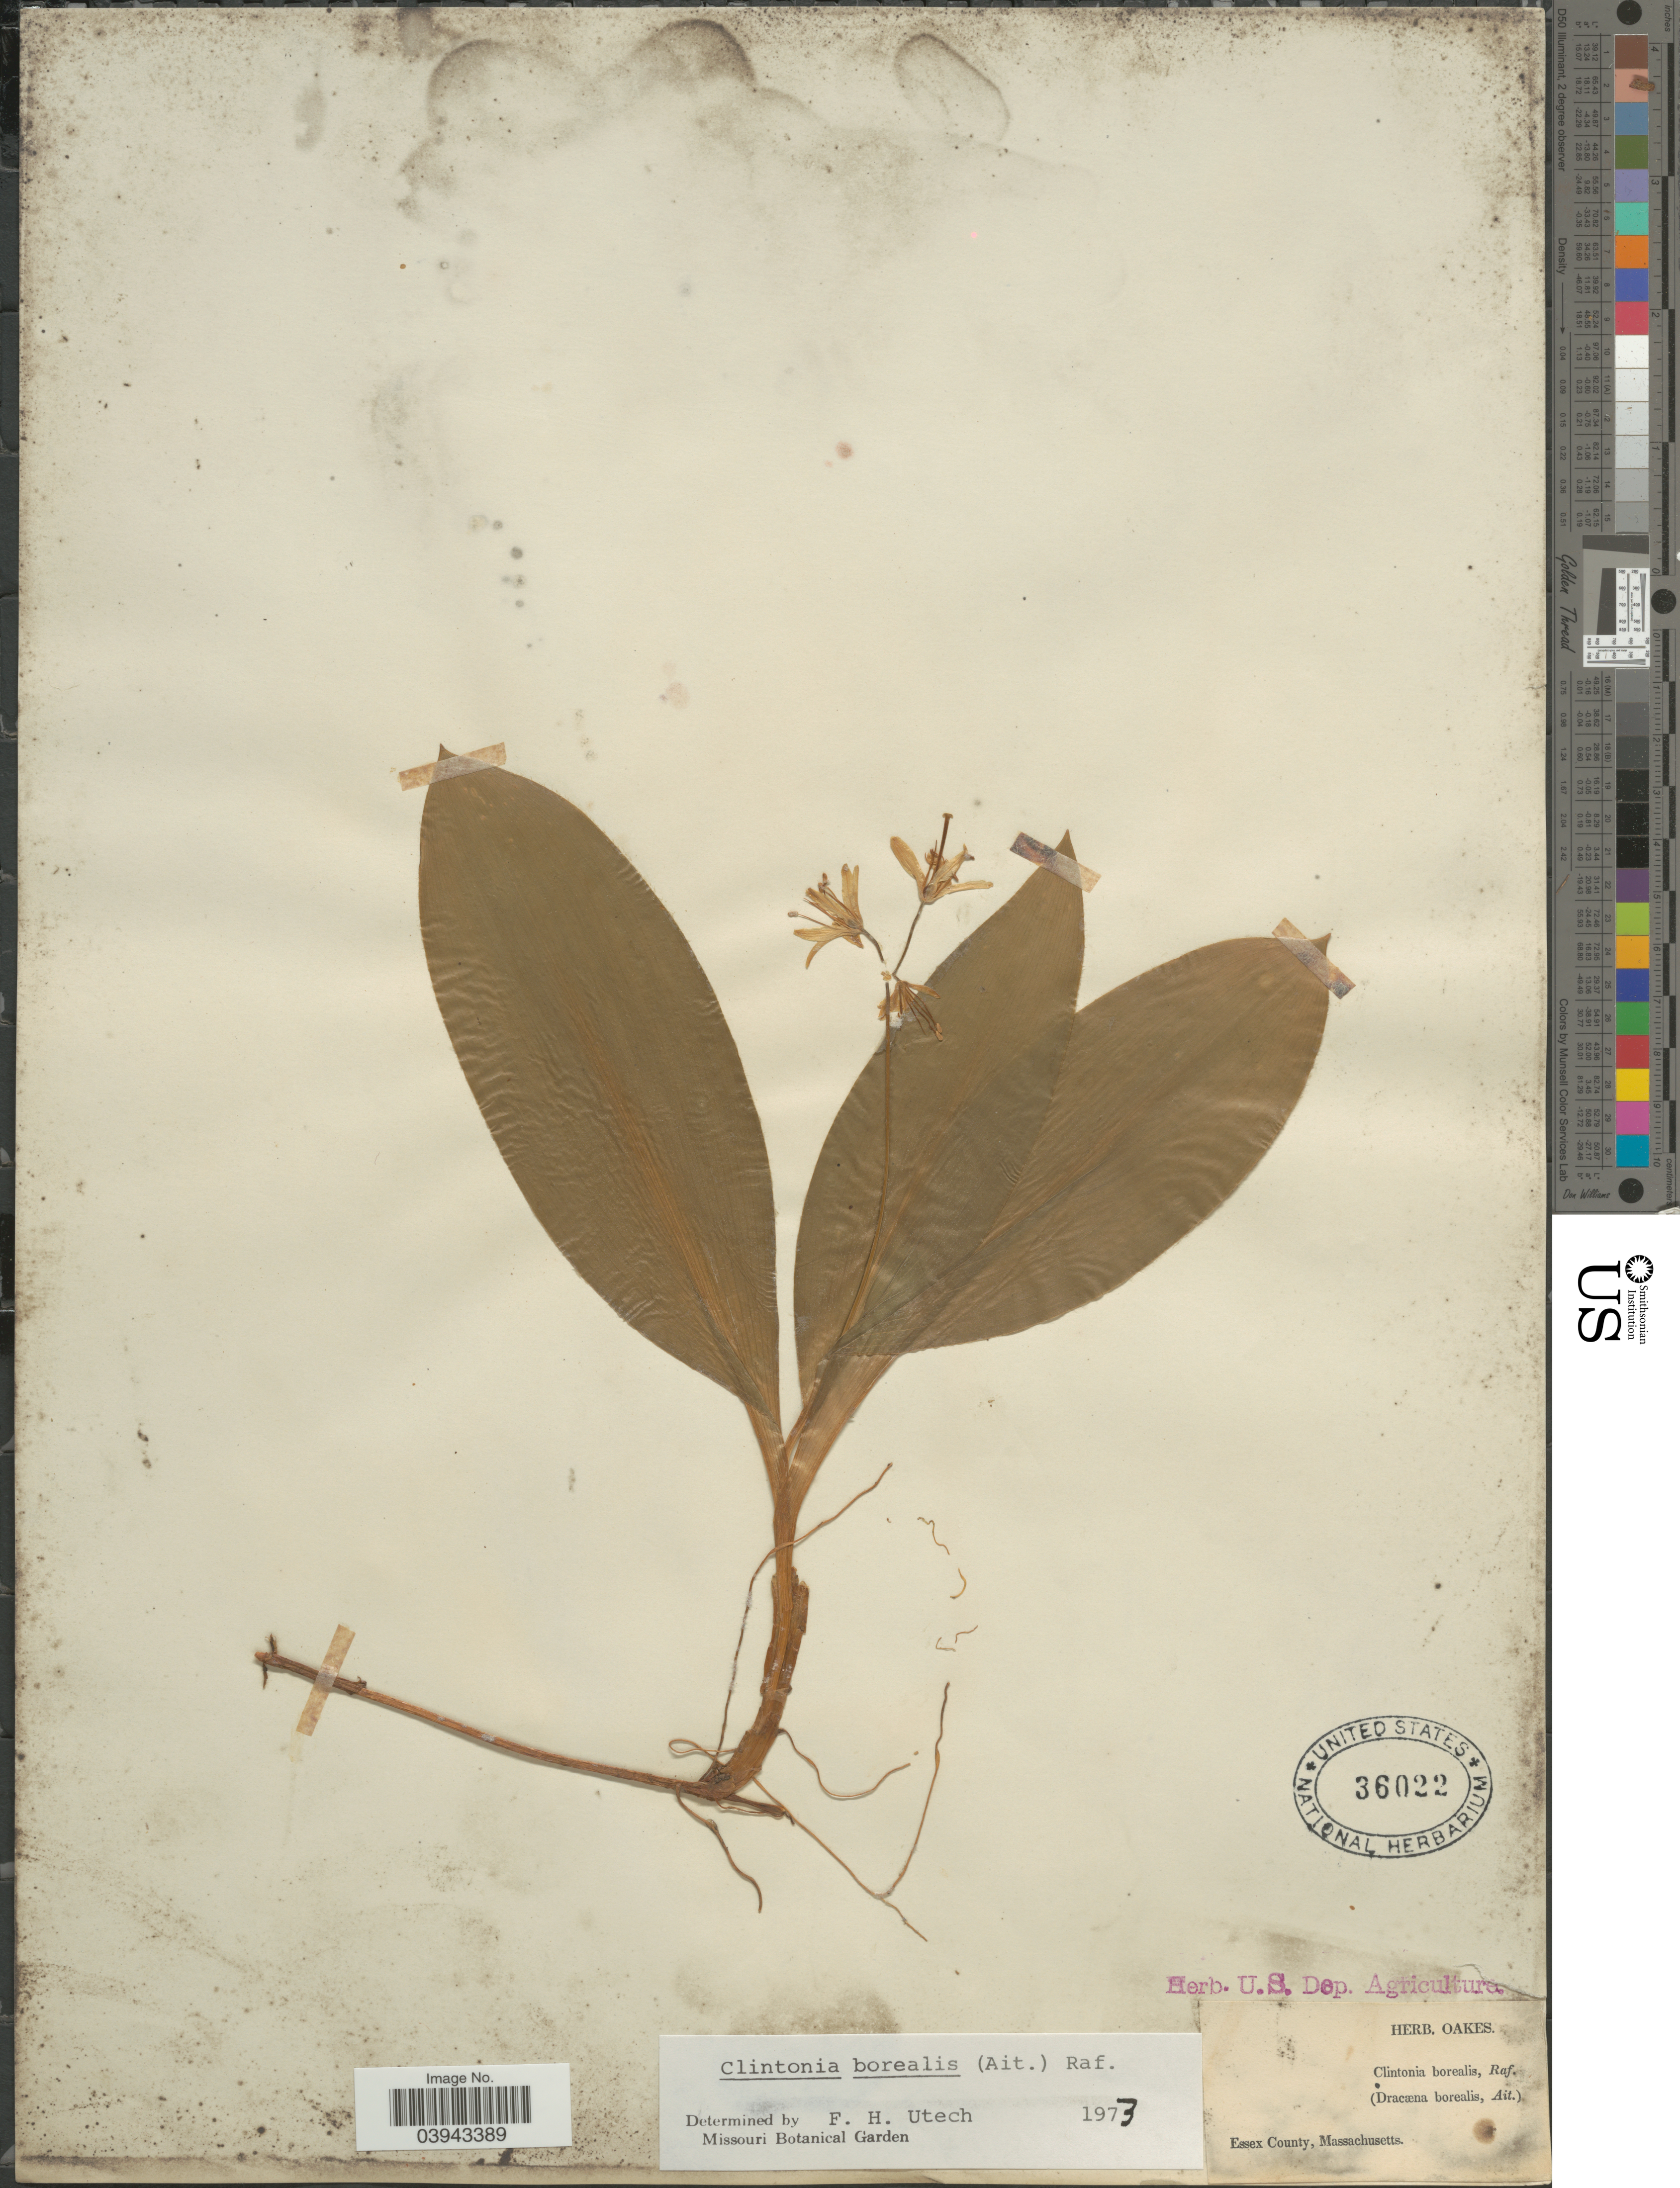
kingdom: Plantae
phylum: Tracheophyta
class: Liliopsida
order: Liliales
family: Liliaceae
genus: Clintonia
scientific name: Clintonia borealis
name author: (Aiton) Raf.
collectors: ex herb. Oakes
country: United States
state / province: Massachusetts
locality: Essex County.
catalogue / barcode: US 36022